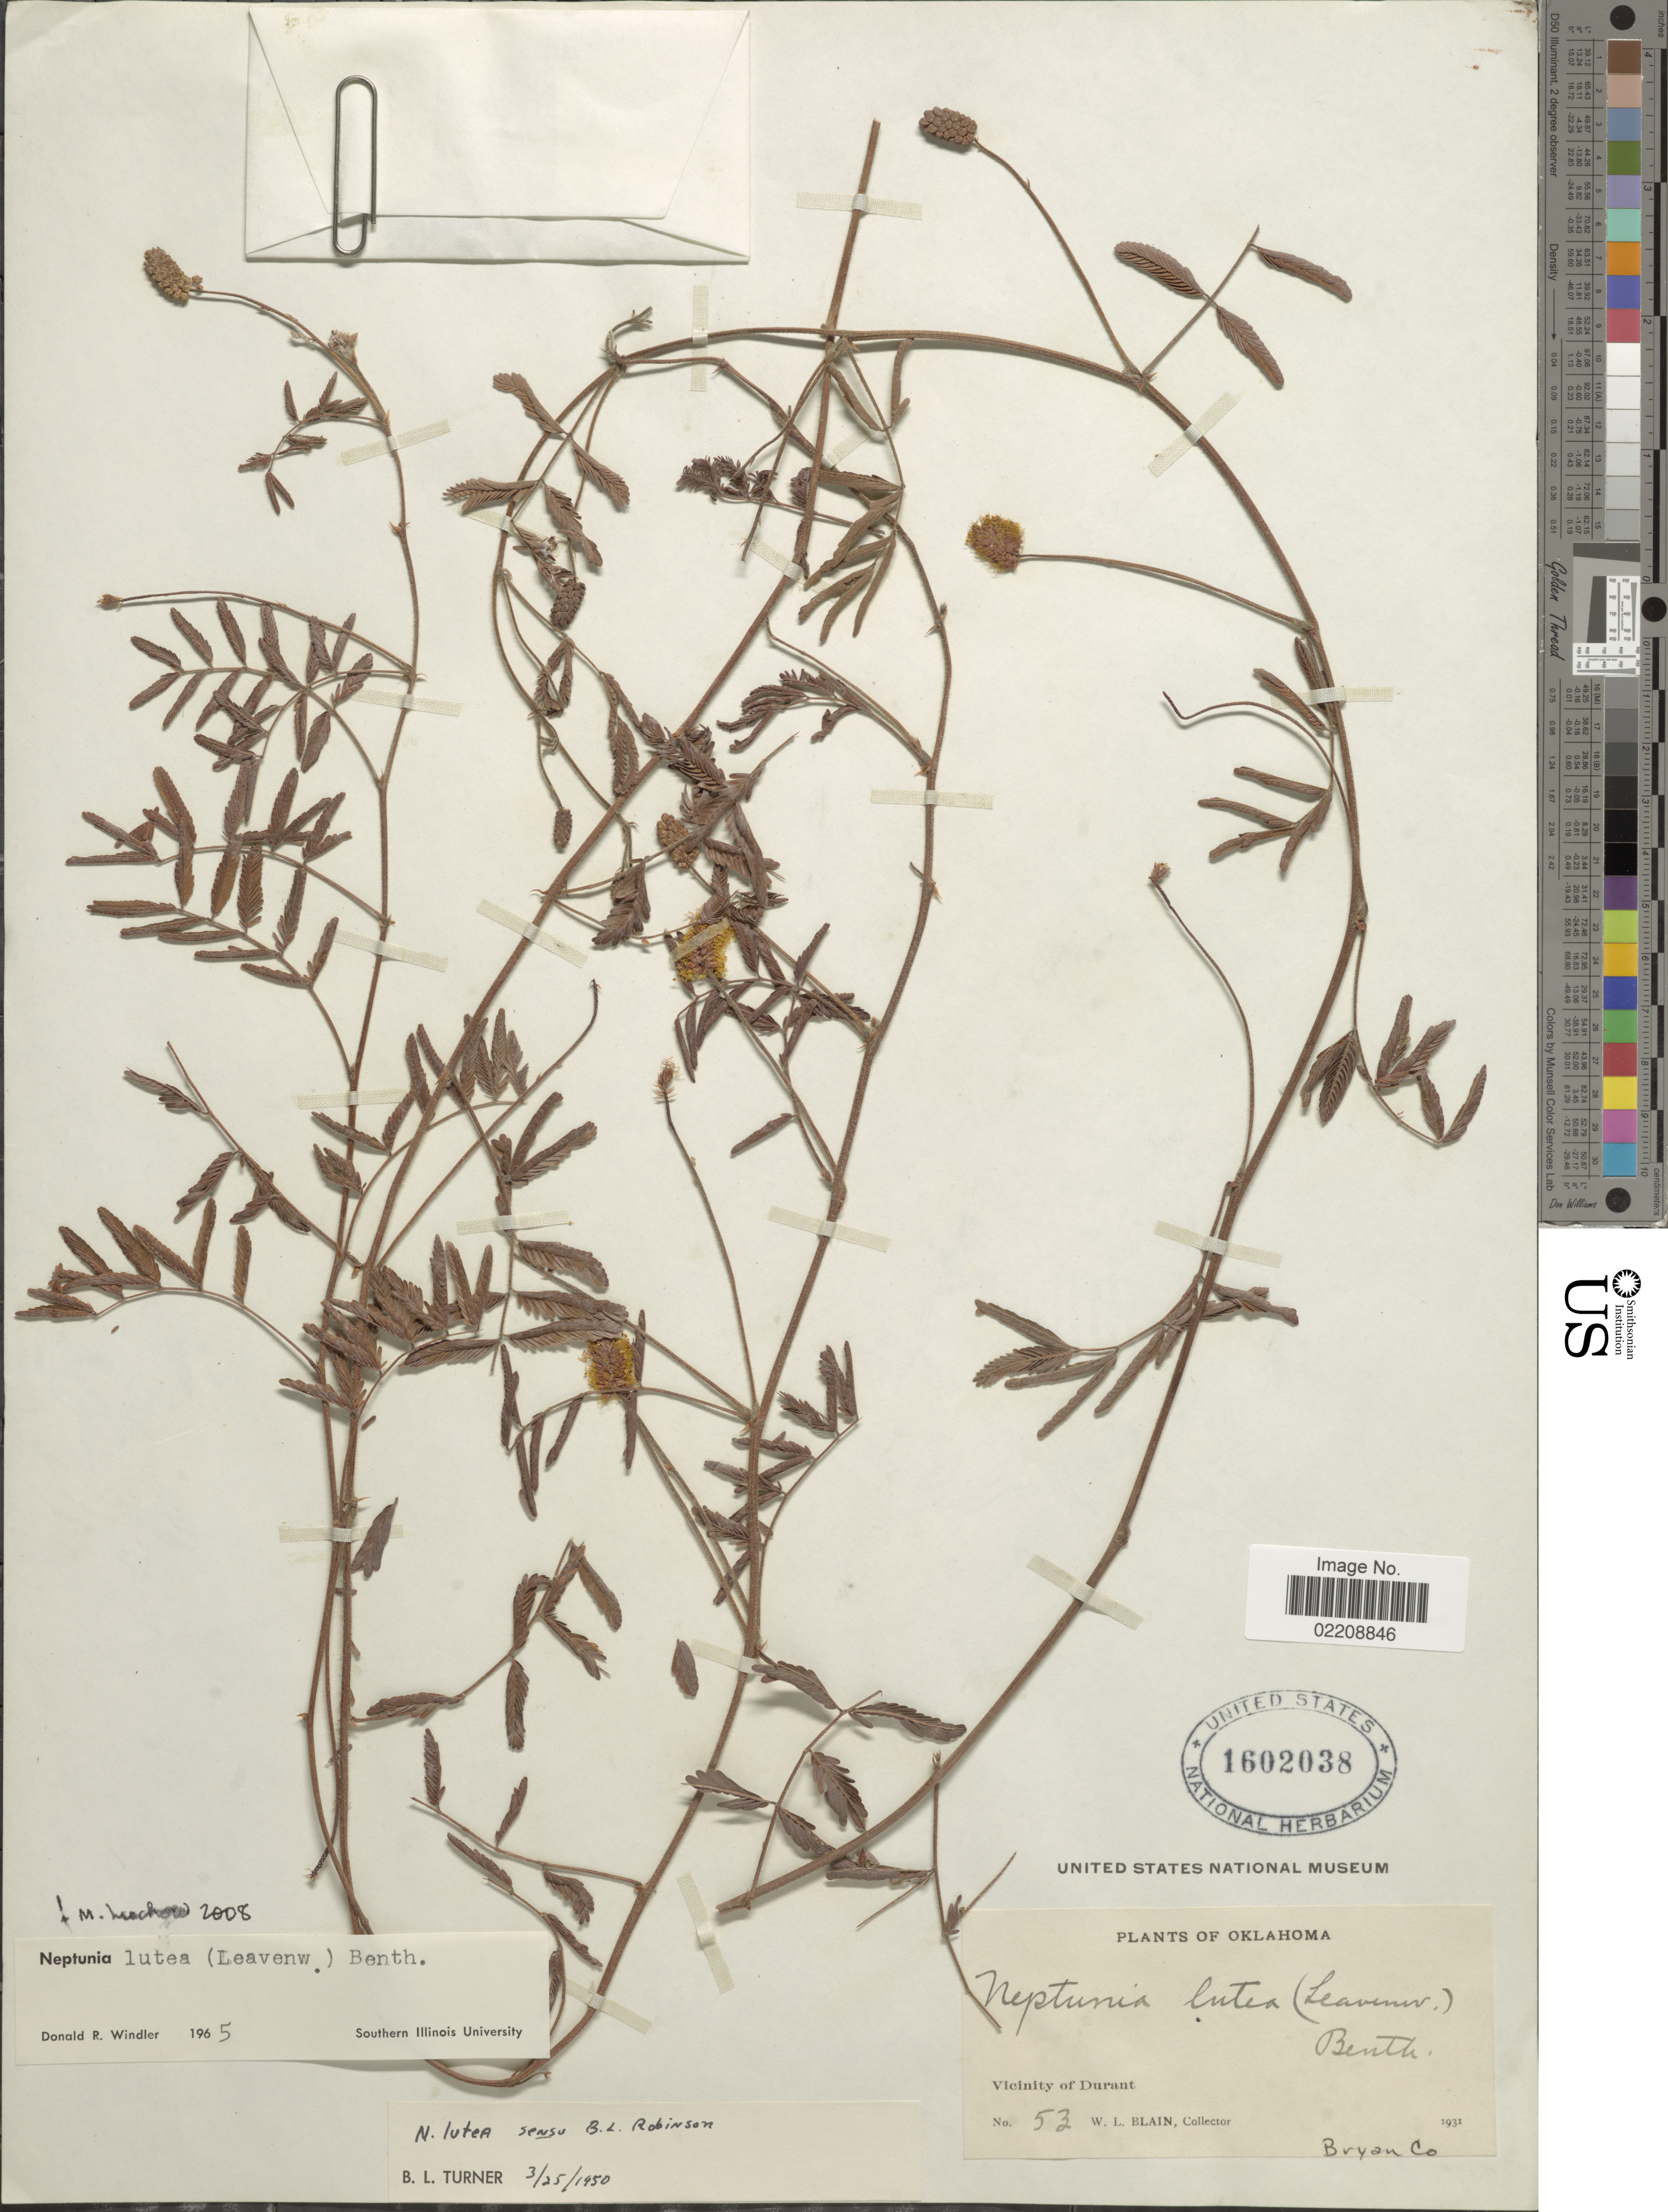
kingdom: Plantae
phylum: Tracheophyta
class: Magnoliopsida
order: Fabales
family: Fabaceae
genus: Neptunia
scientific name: Neptunia lutea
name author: (Leavenw.) Benth.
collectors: W. Blain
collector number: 53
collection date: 1931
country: United States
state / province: Oklahoma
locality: Vicinity of Durant, Bryan Co.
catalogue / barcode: US 1602038